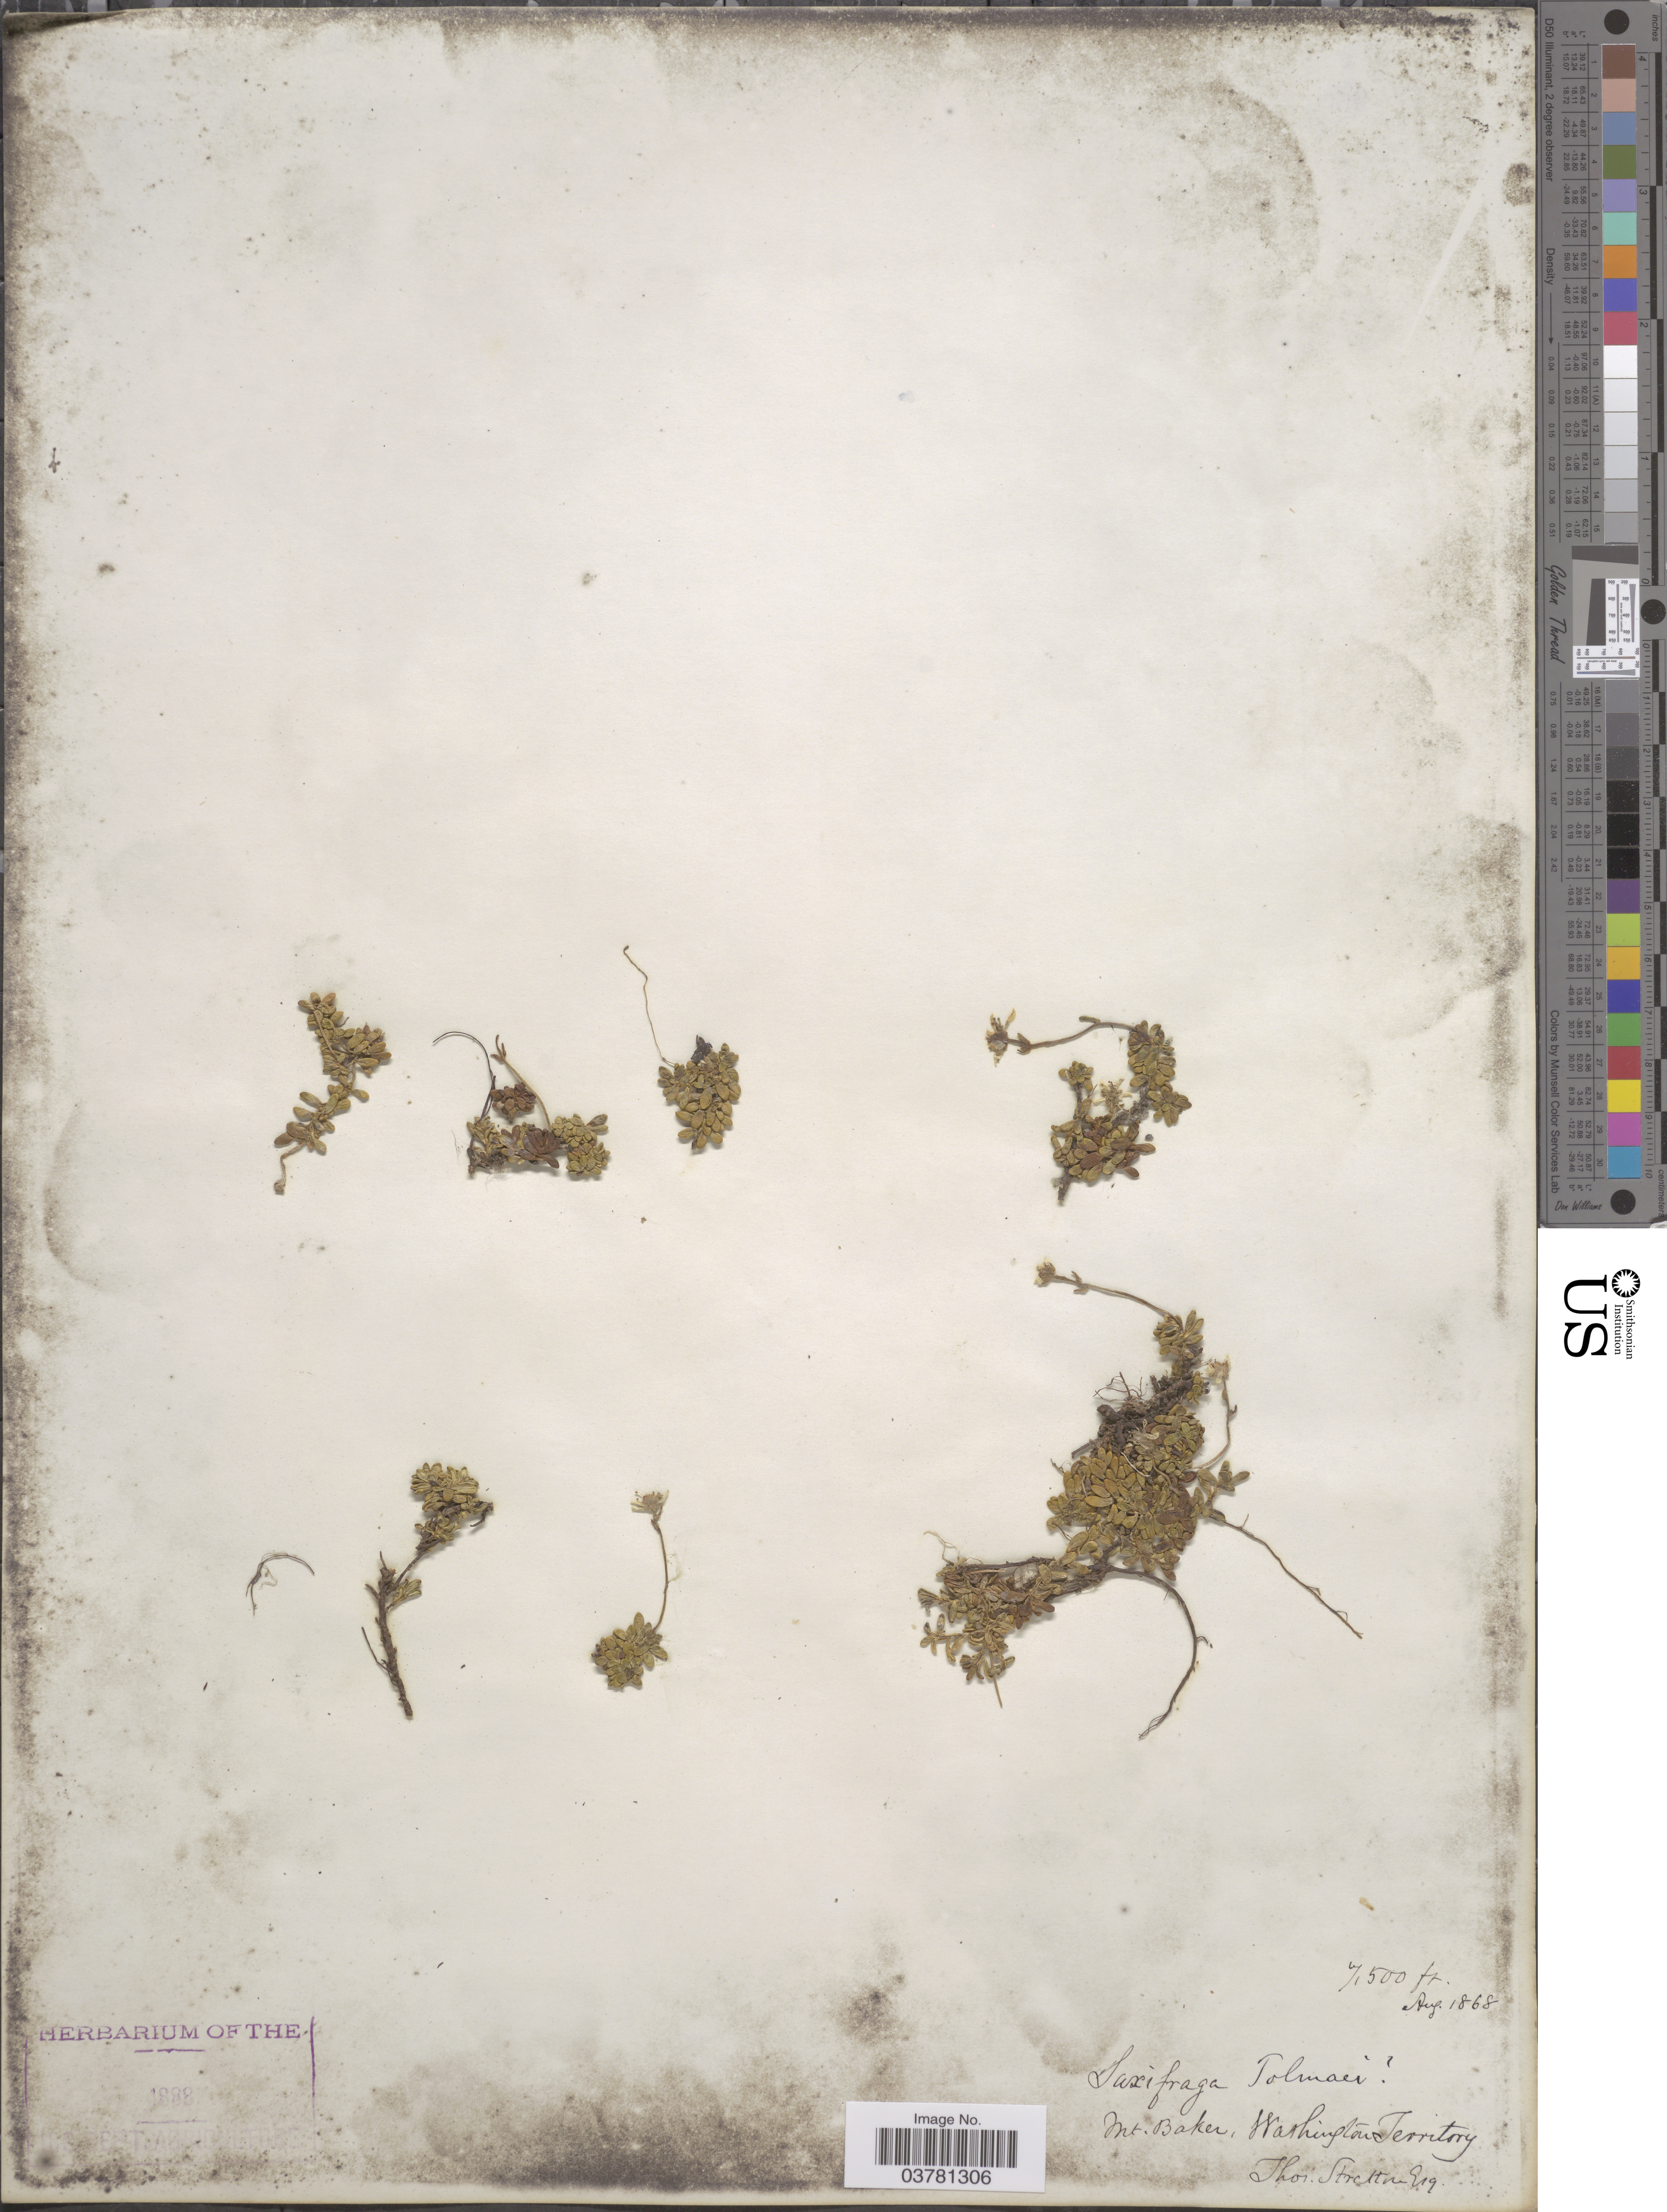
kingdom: Plantae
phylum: Tracheophyta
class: Magnoliopsida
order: Saxifragales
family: Saxifragaceae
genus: Micranthes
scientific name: Micranthes tolmiei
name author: (Torr. & A. Gray) Brouillet & Gornall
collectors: T. Stratton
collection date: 1868-08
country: United States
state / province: Washington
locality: Mt. Baker, Washington Territory.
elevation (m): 2286